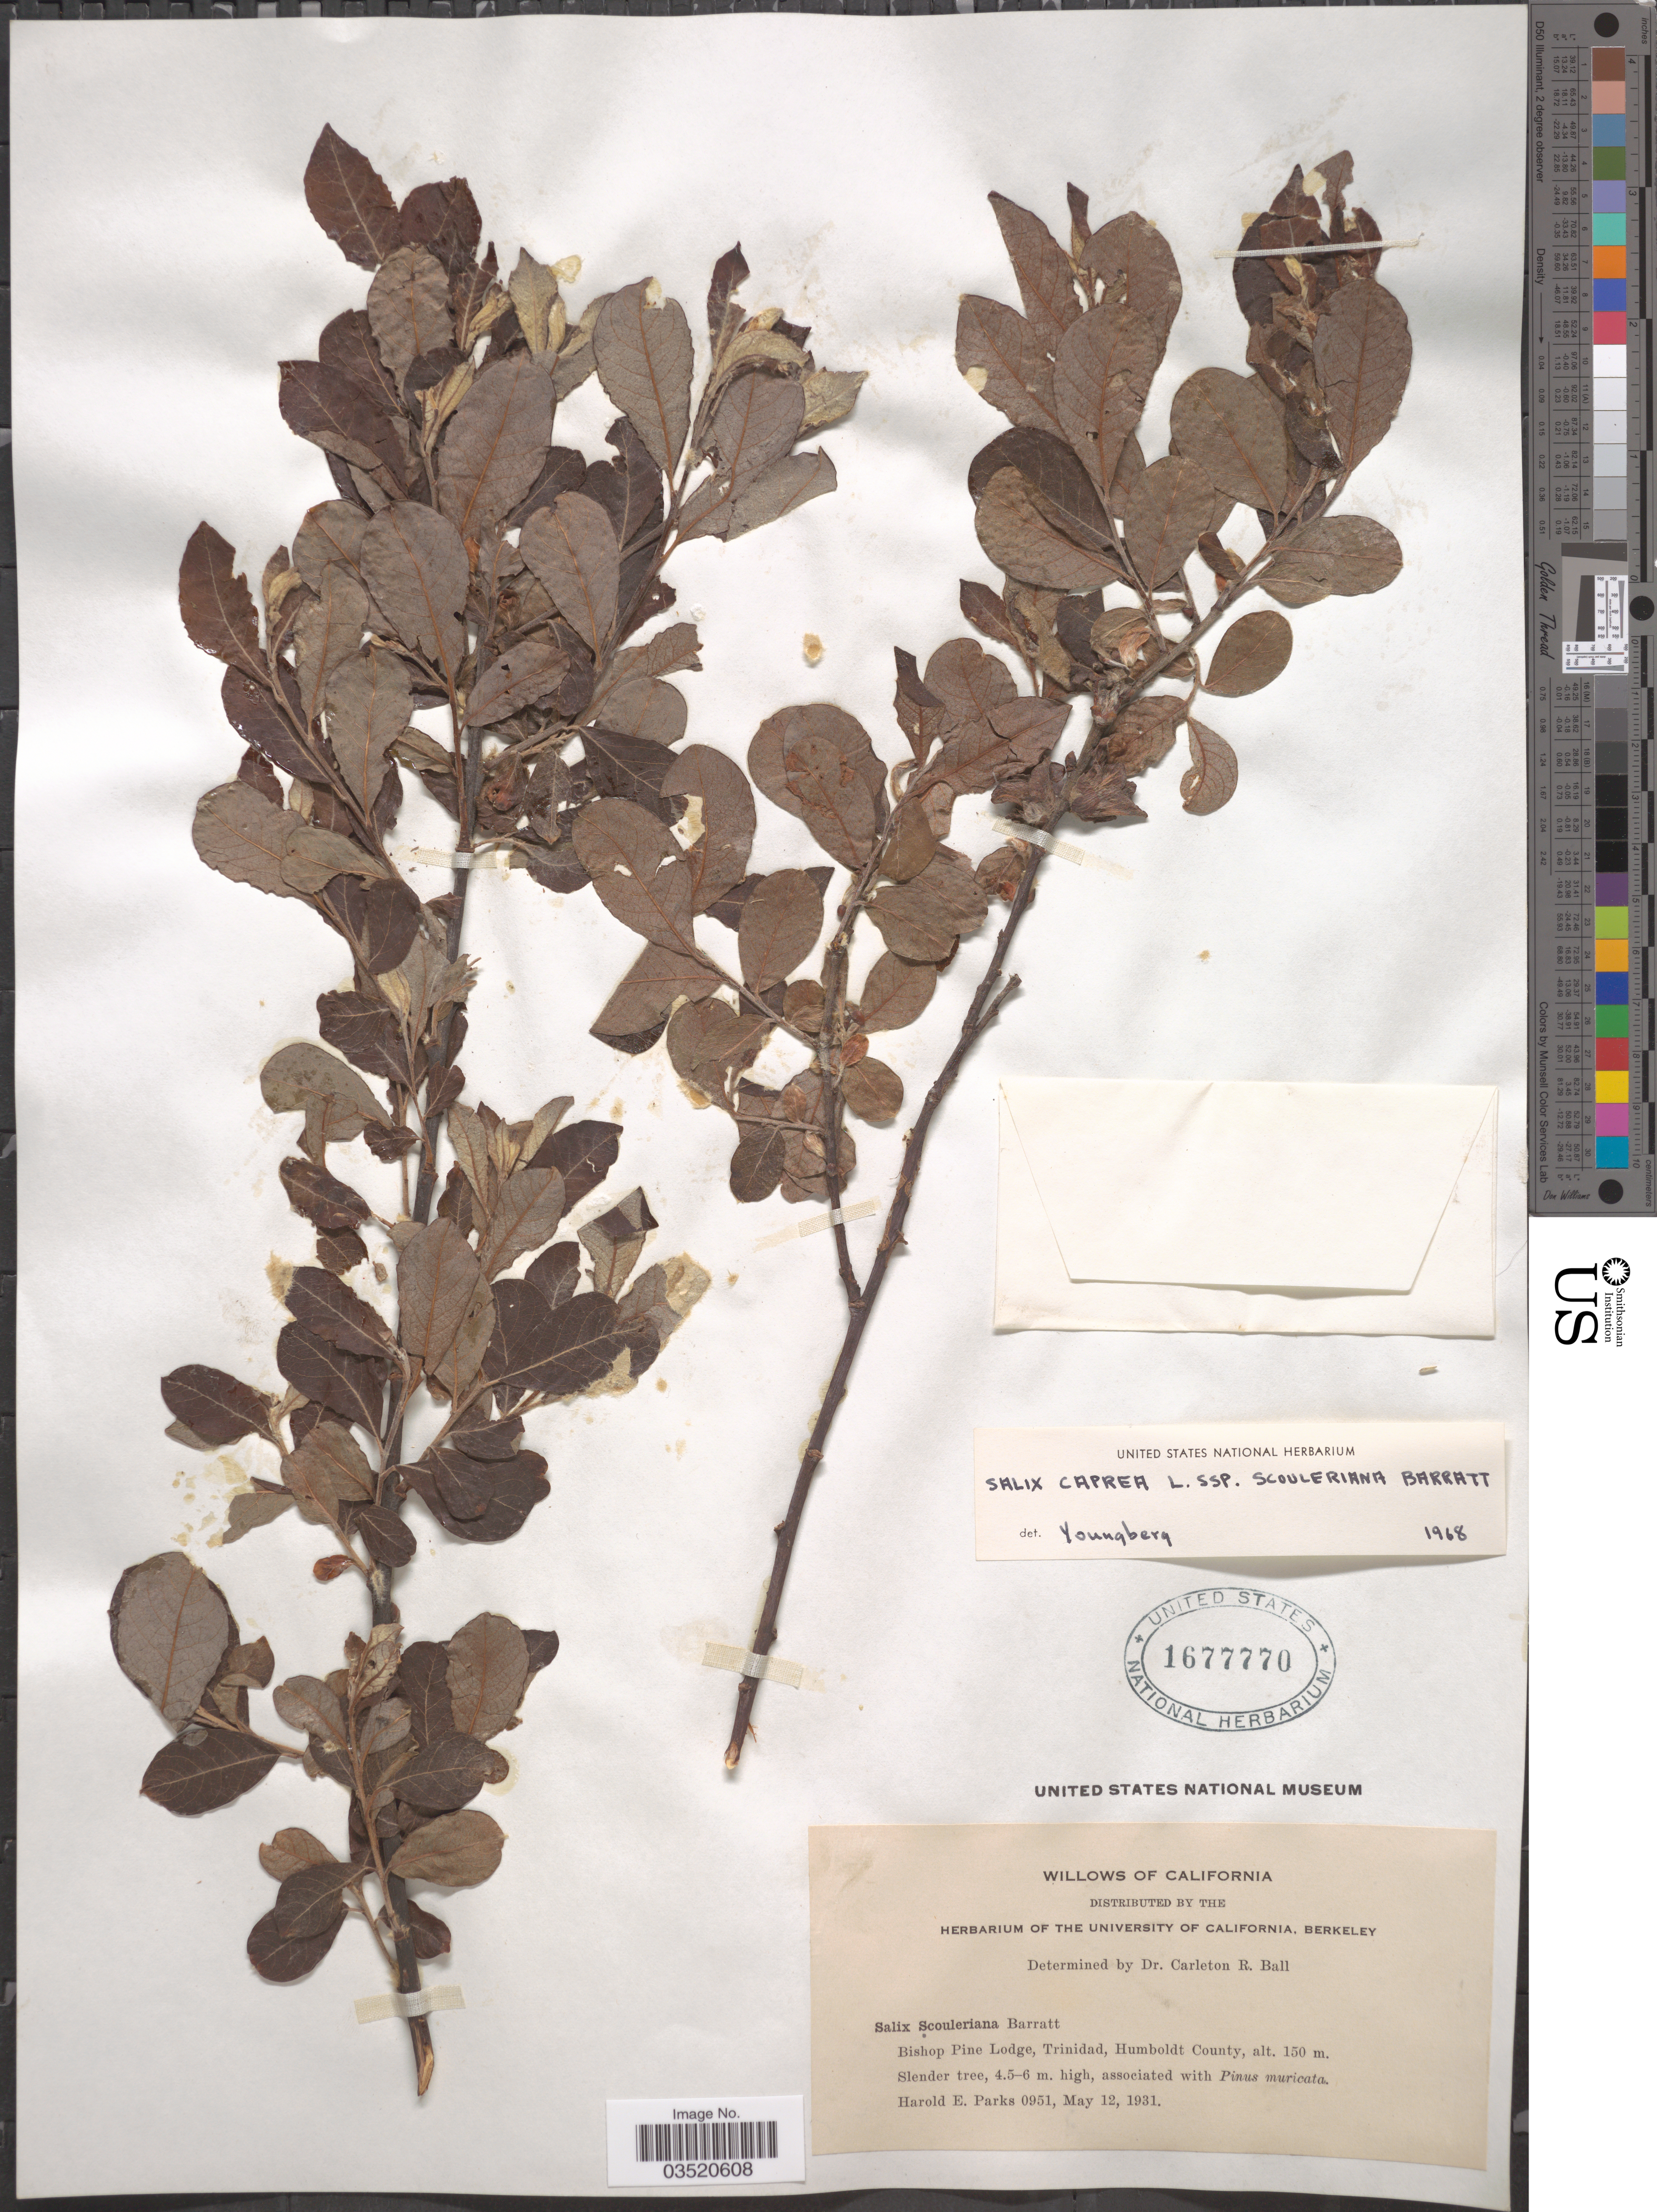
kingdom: Plantae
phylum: Tracheophyta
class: Magnoliopsida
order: Malpighiales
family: Salicaceae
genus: Salix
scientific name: Salix scouleriana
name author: Barratt ex Hook.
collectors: H. E. Parks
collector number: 0951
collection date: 1931-05-12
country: United States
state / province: California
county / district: Humboldt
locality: Bishop Pine Lodge, Trinidad, Humboldt County.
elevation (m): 150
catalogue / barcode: US 1677770